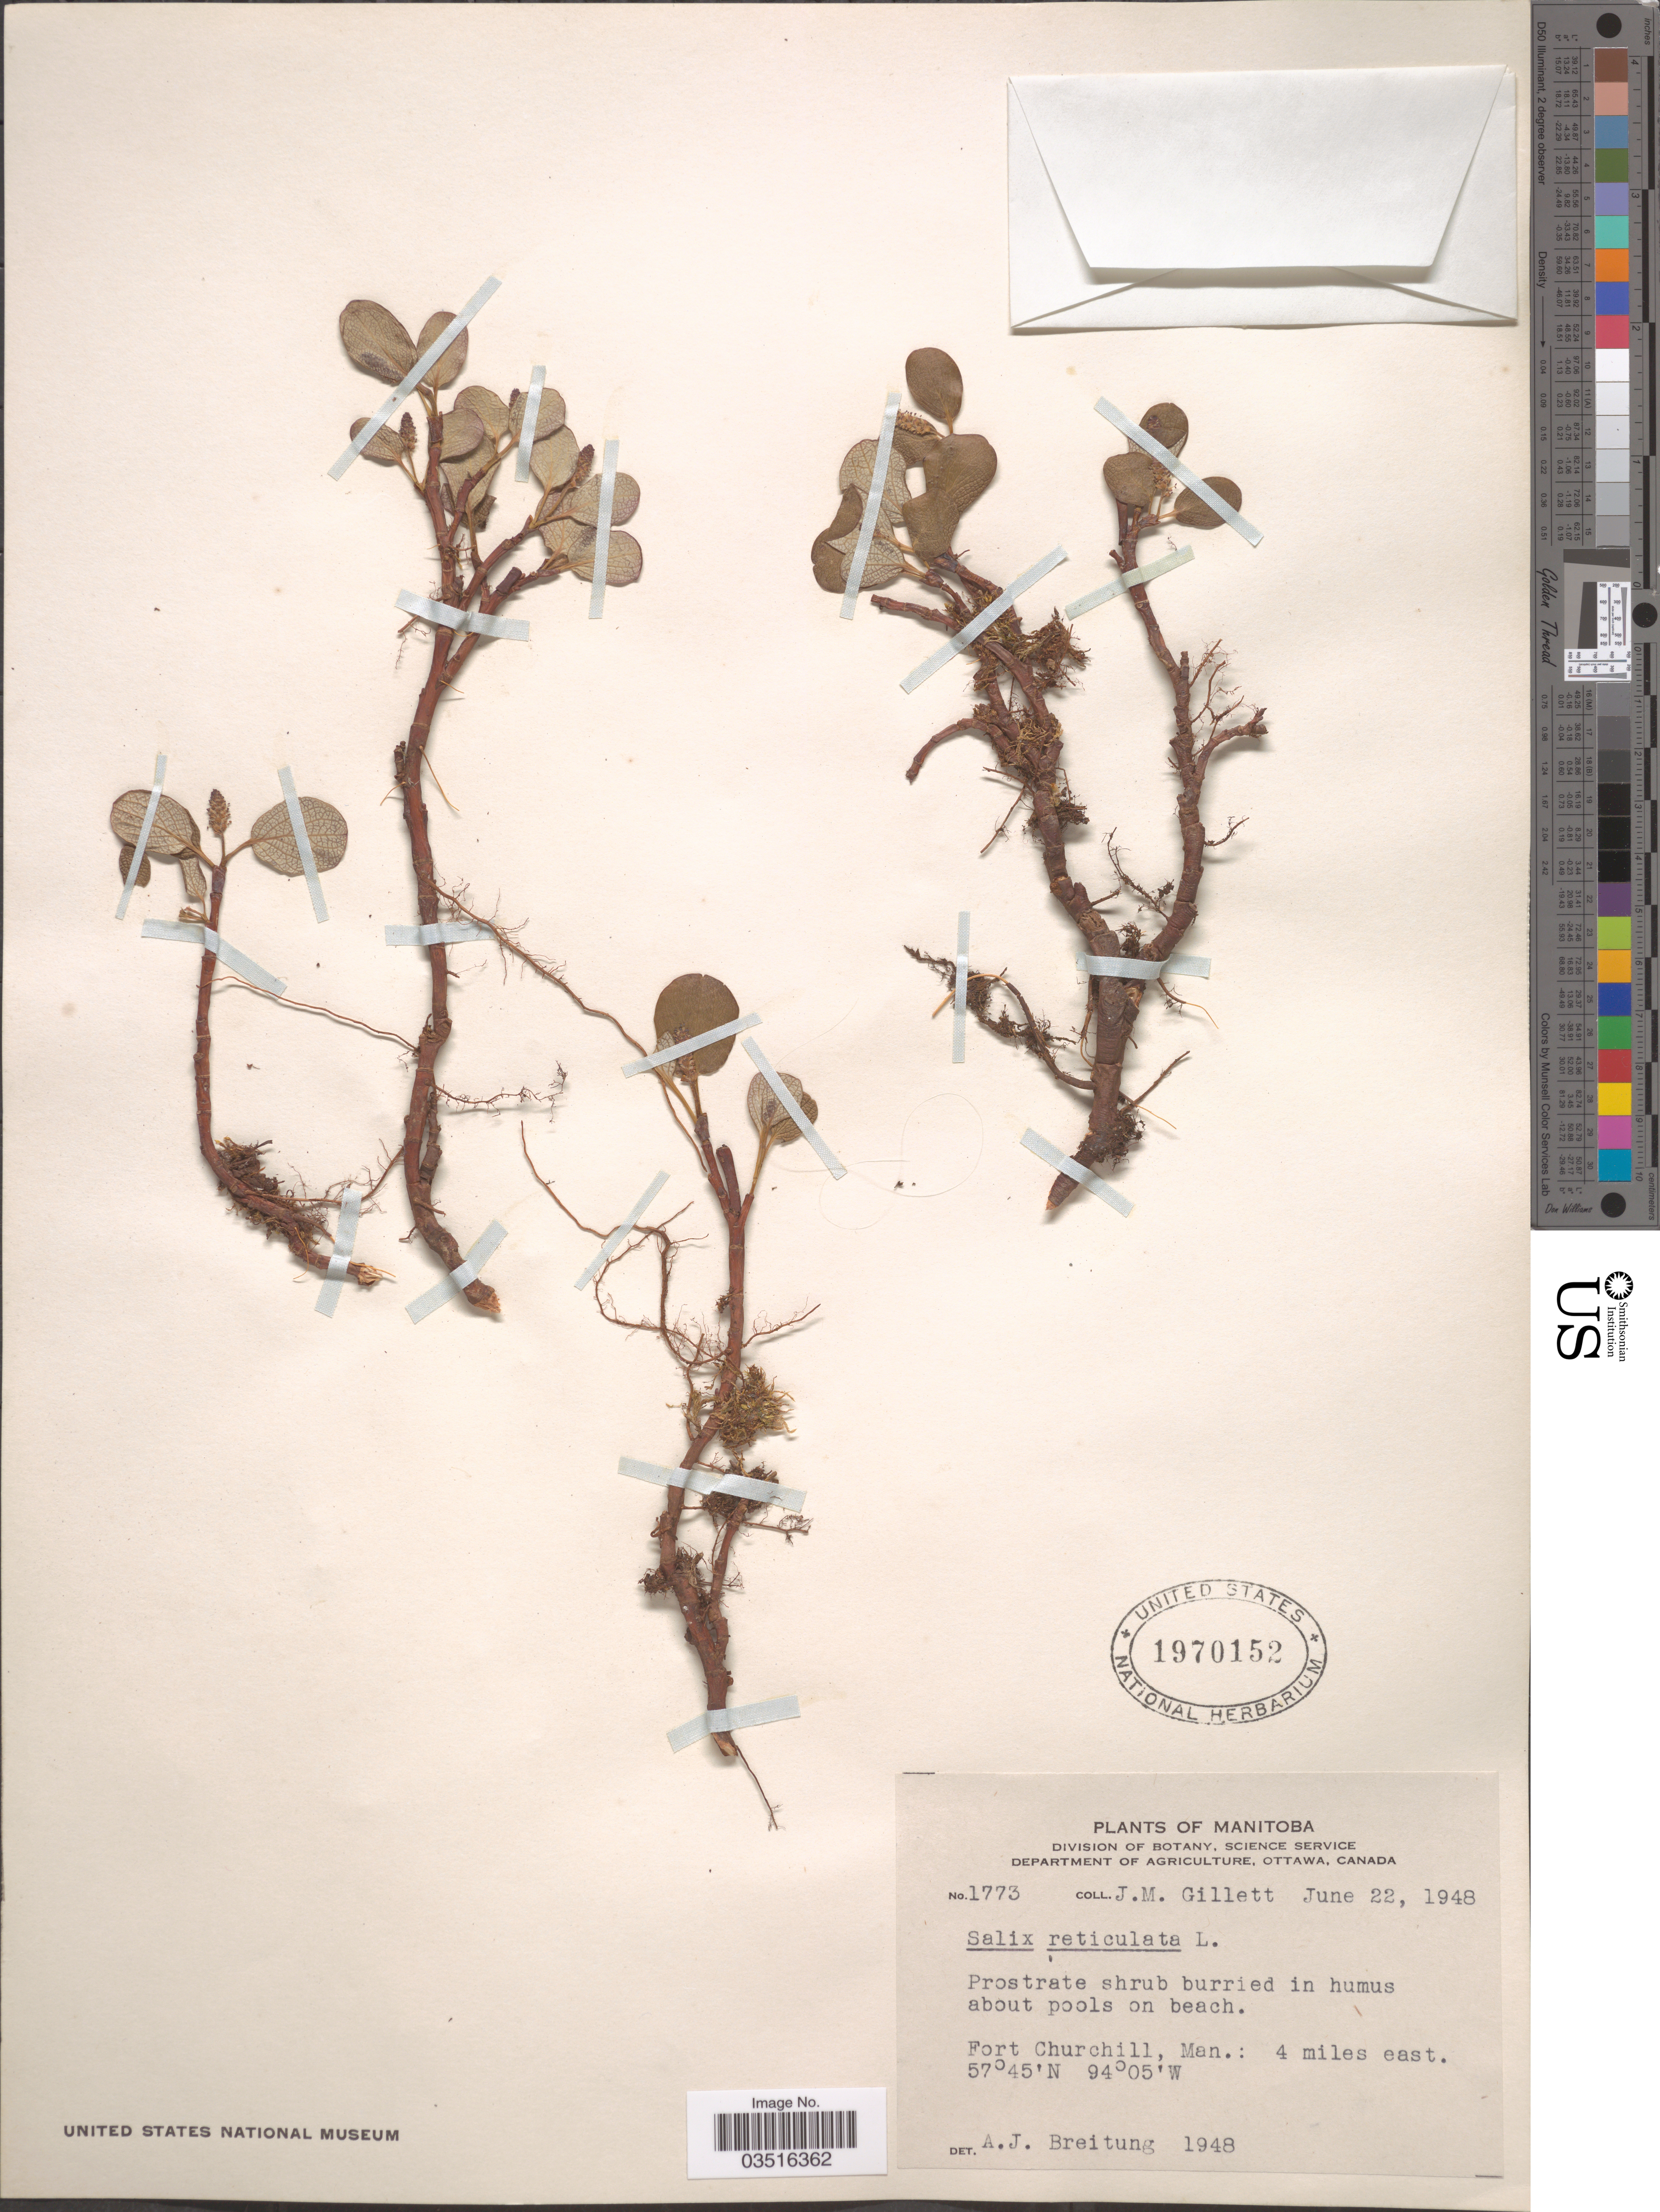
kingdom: Plantae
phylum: Tracheophyta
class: Magnoliopsida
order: Malpighiales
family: Salicaceae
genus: Salix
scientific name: Salix reticulata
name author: L.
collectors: J. M. Gillett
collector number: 1773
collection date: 1948-06-22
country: Canada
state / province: Manitoba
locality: Fort Churchill, Man.: 4 miles east.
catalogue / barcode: US 1970152